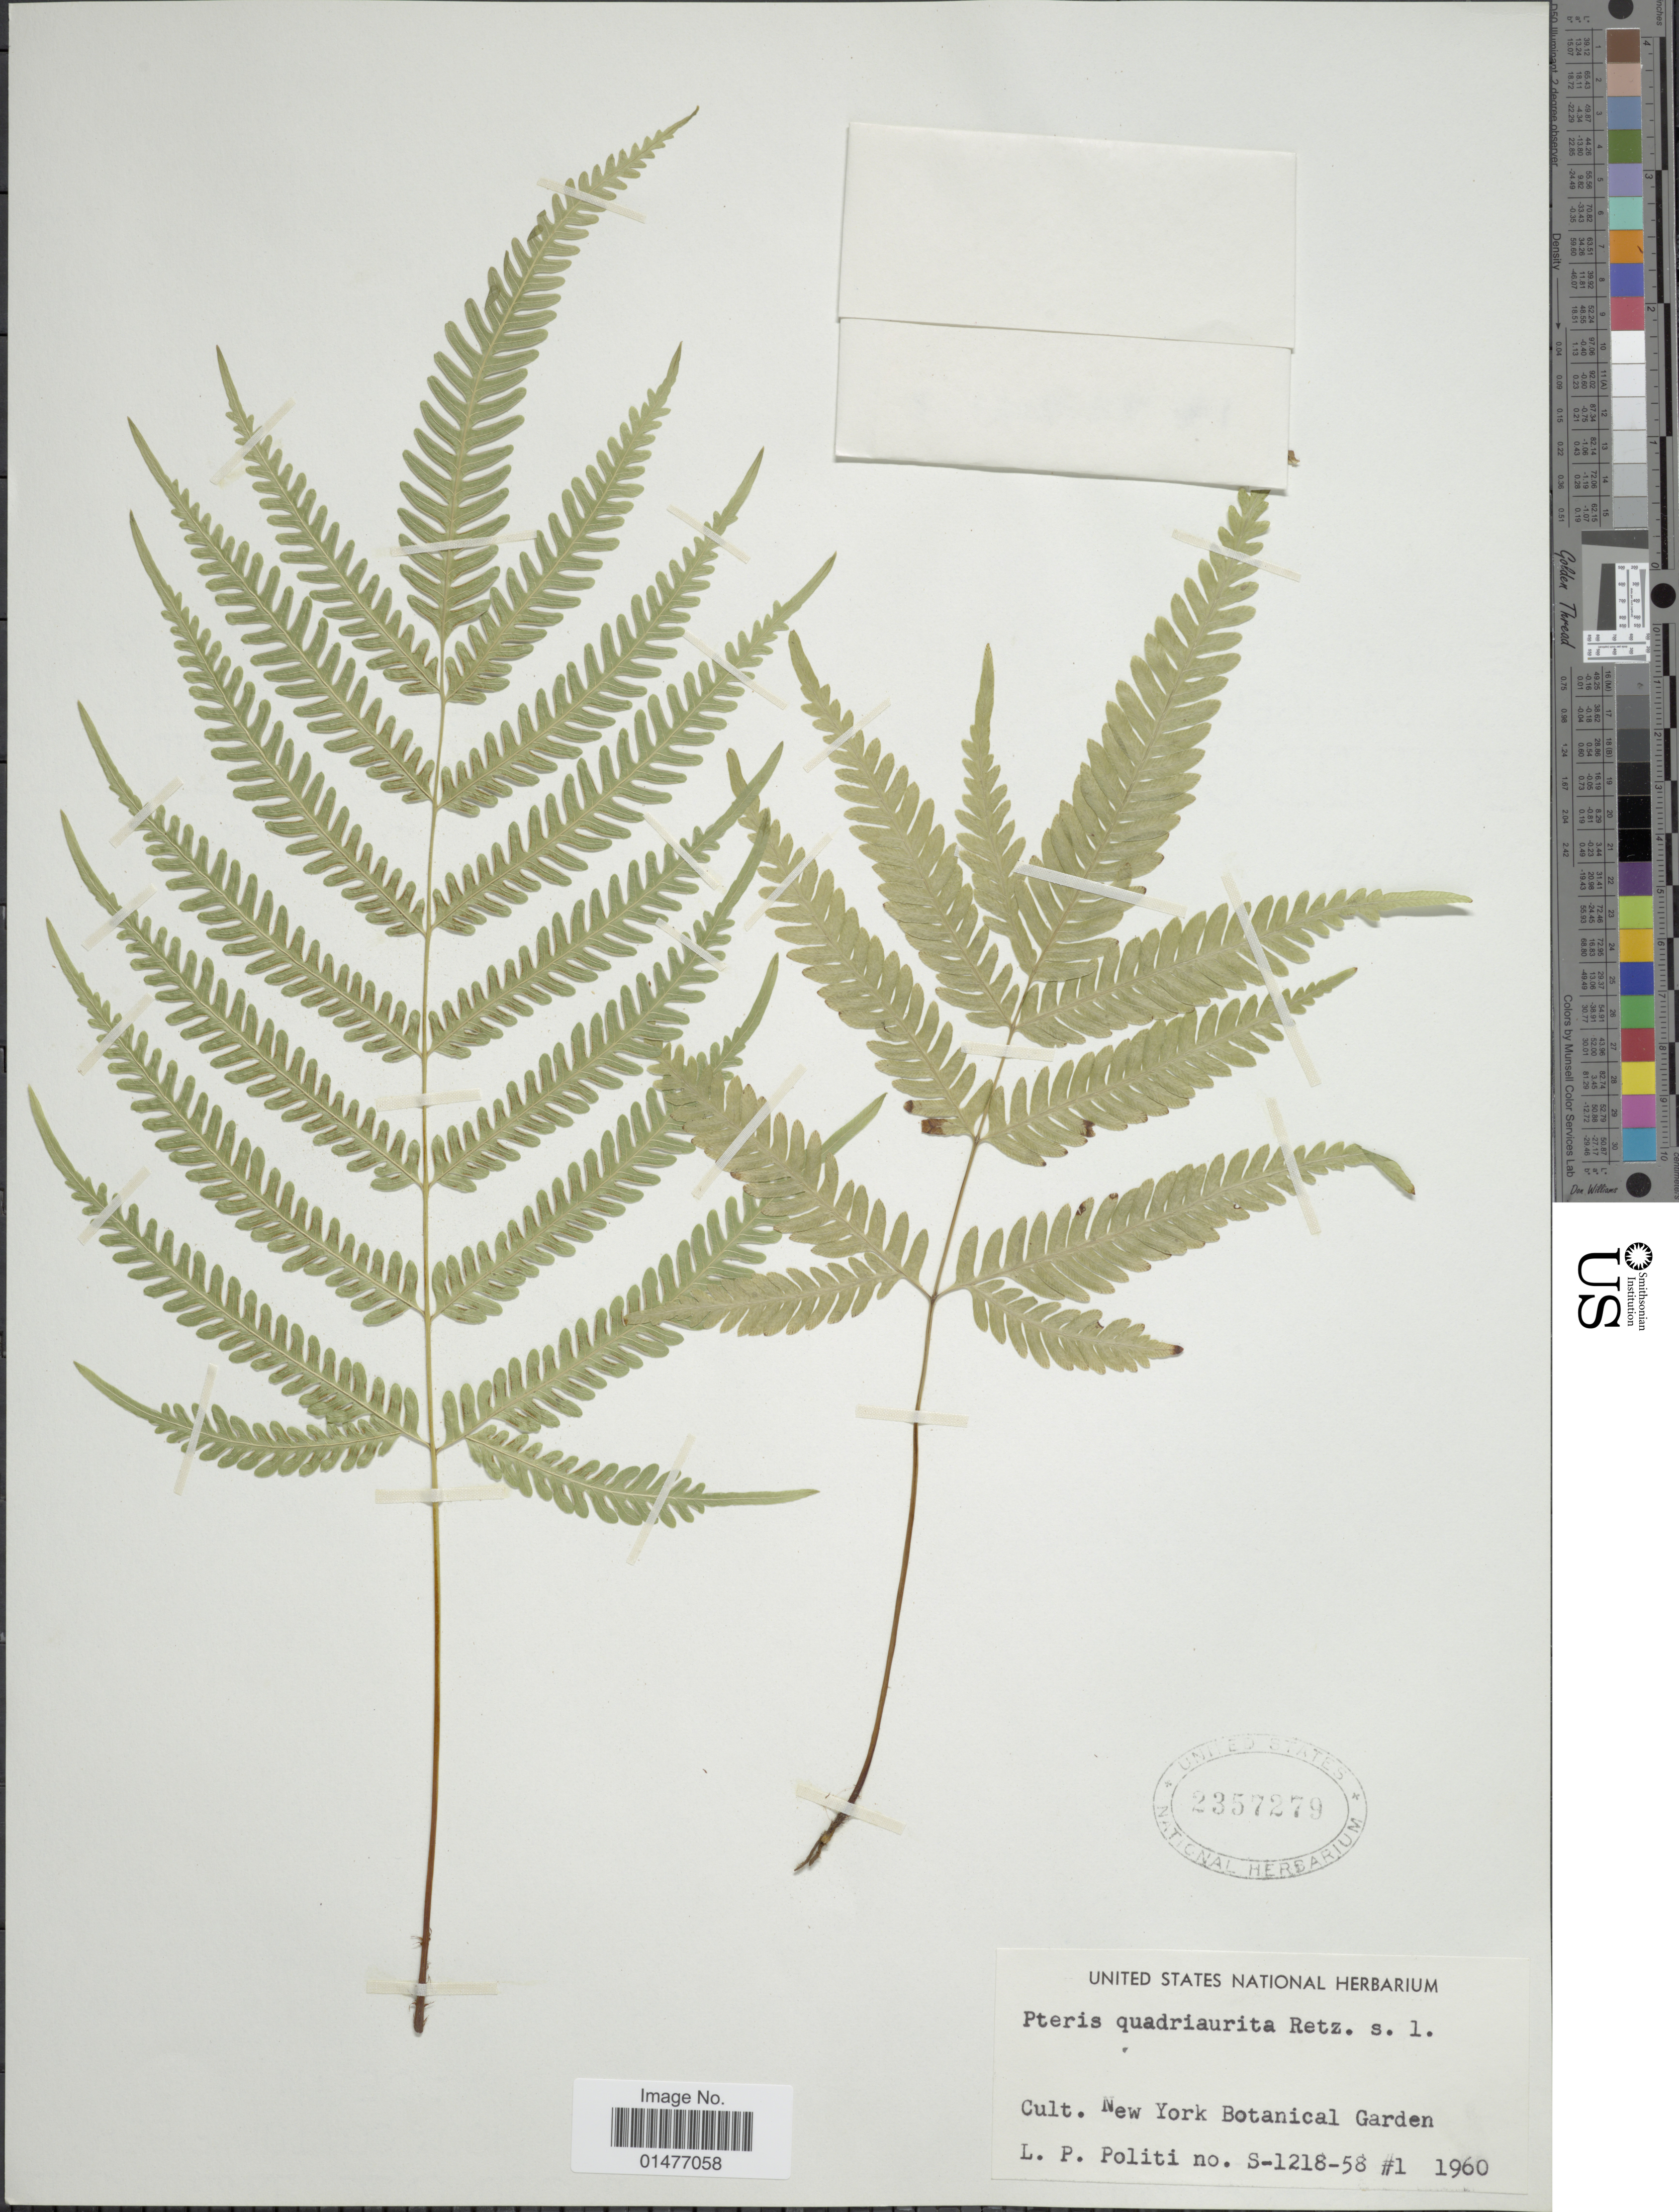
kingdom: Plantae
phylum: Tracheophyta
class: Polypodiopsida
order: Polypodiales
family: Pteridaceae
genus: Pteris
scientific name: Pteris quadriaurita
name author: Retz.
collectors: L. Politi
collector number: s-1218-58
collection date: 1960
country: United States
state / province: New York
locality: Cult. New York Botanical Garden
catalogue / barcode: US 2357279